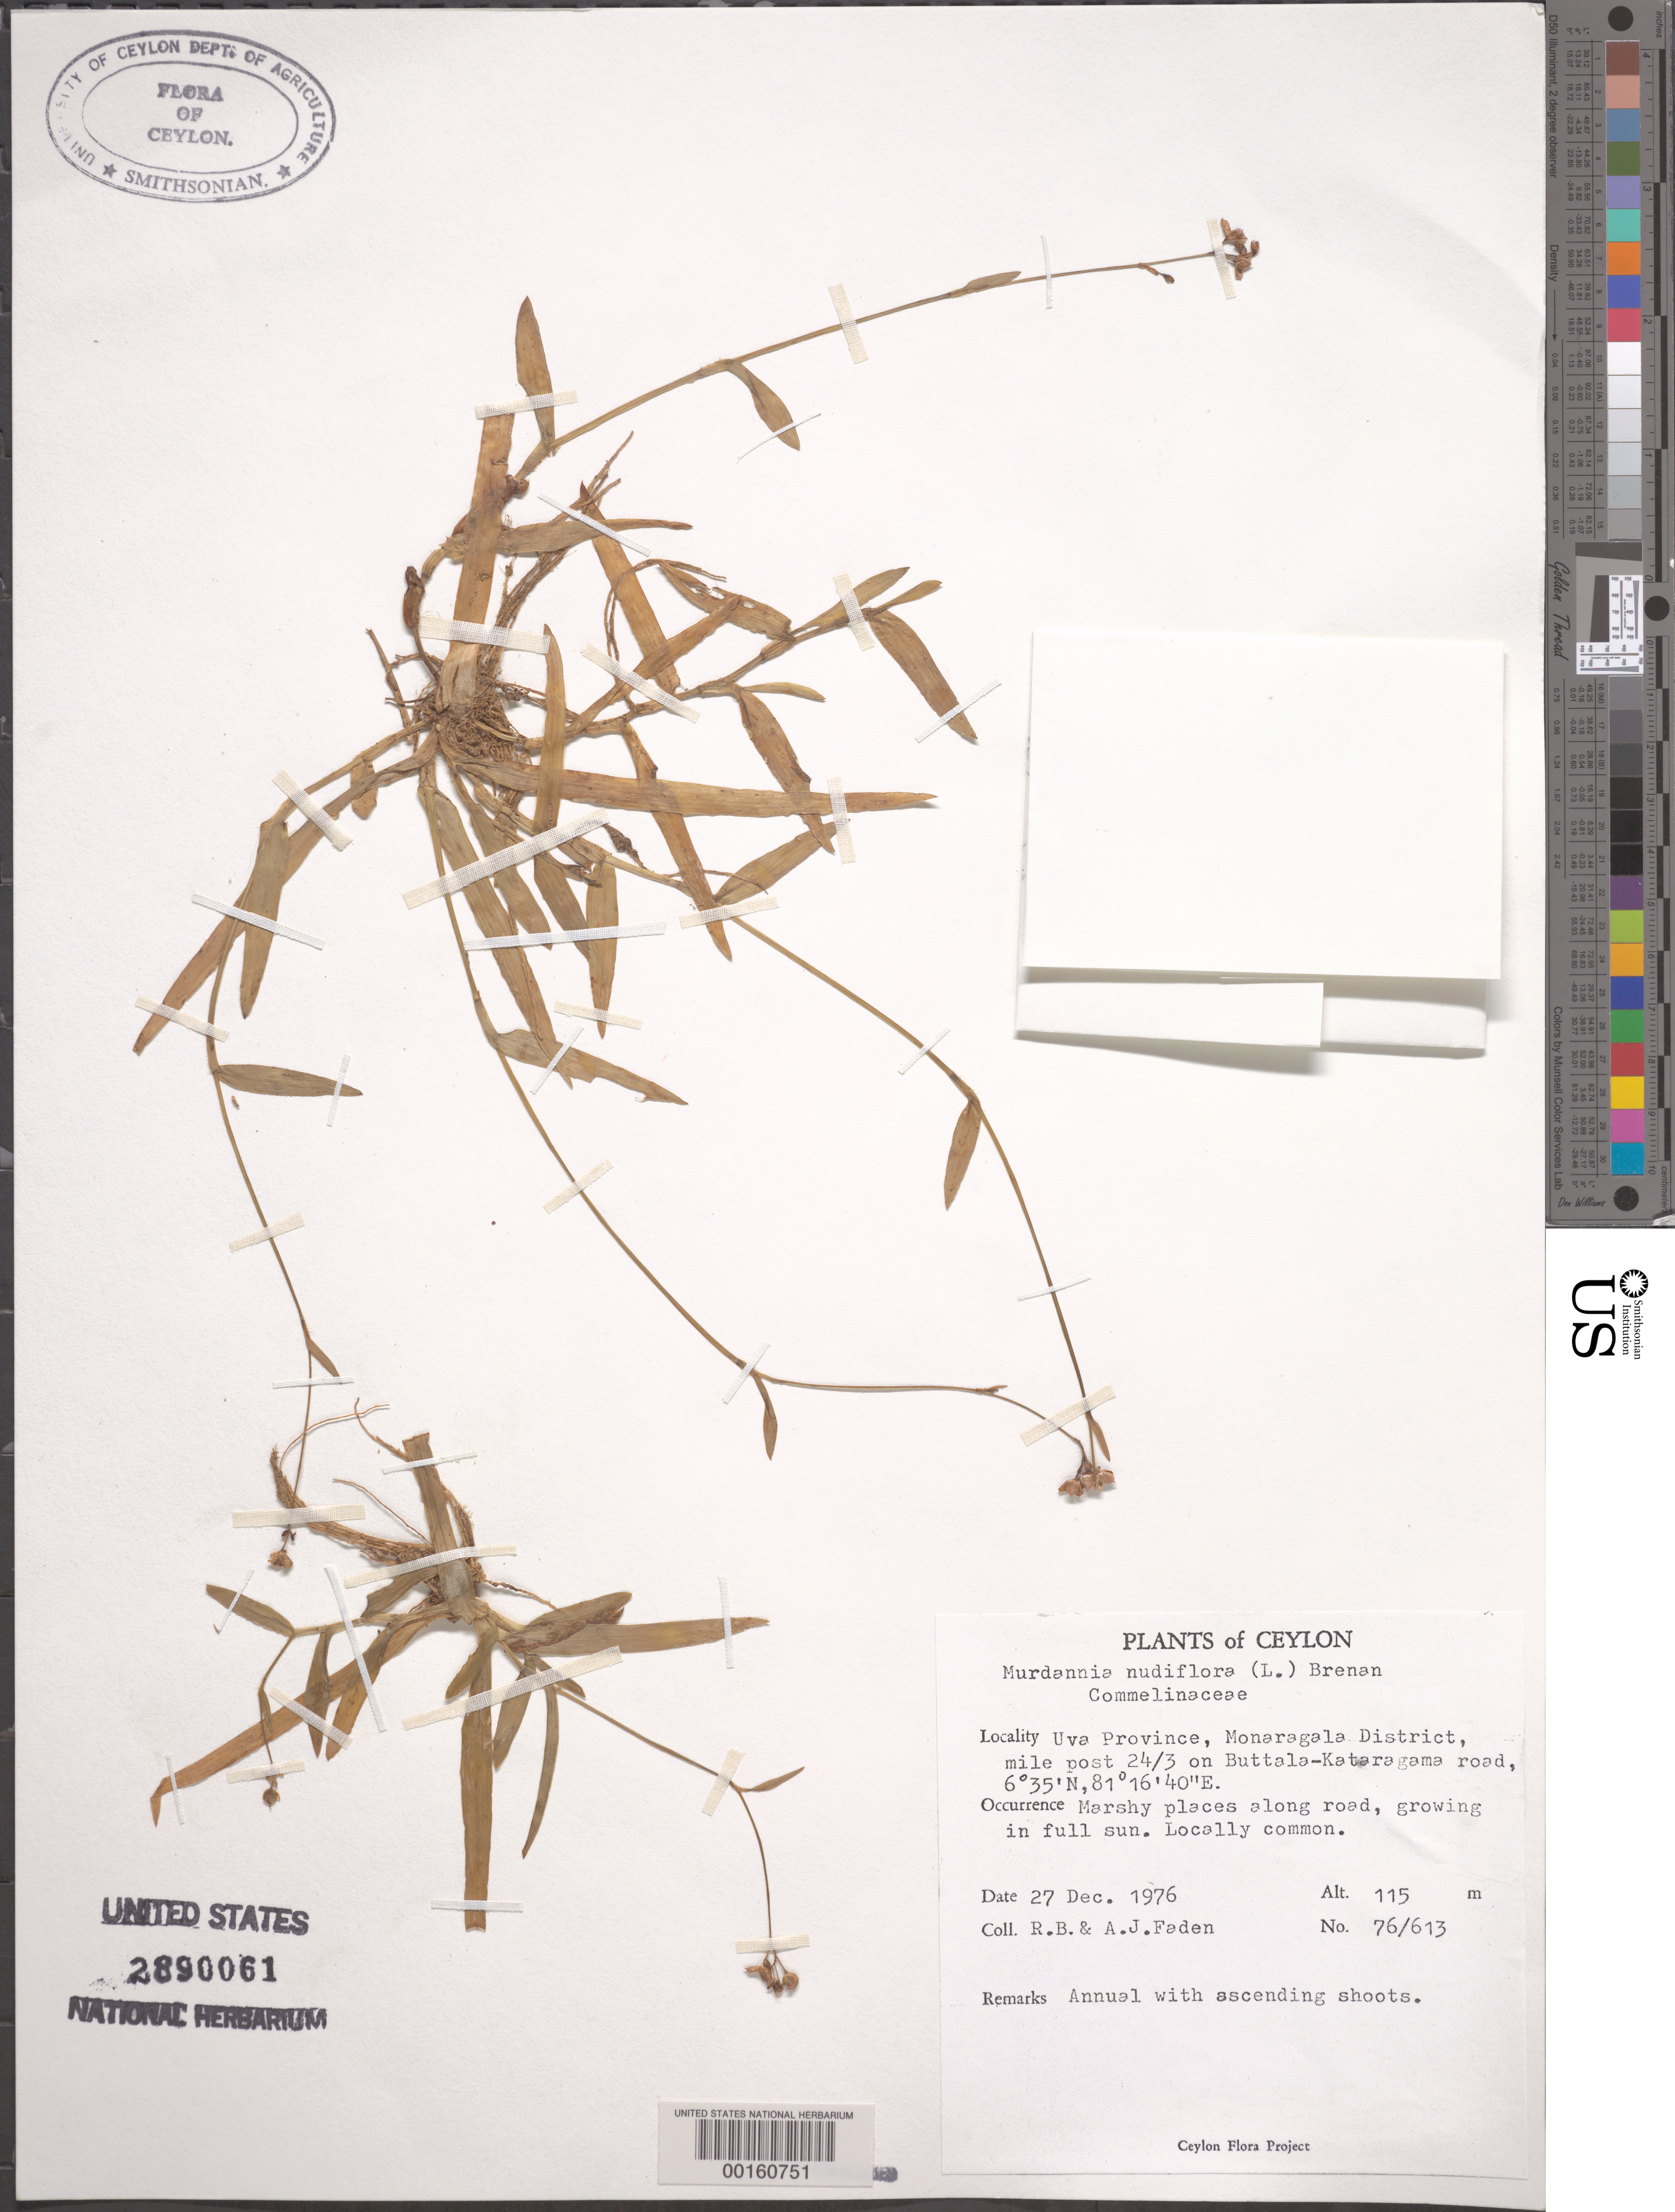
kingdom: Plantae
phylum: Tracheophyta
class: Liliopsida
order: Commelinales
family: Commelinaceae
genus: Murdannia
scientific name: Murdannia nudiflora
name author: (L.) Brenan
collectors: R. B. Faden & A. J. Faden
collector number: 76/613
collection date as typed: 27 Dec 1976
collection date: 1976-12-27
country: Sri Lanka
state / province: Uva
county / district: Monaragala Dist.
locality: Buttalla-kataragama road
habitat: Marshy roadside; full sun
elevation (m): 115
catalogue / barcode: US 2890061